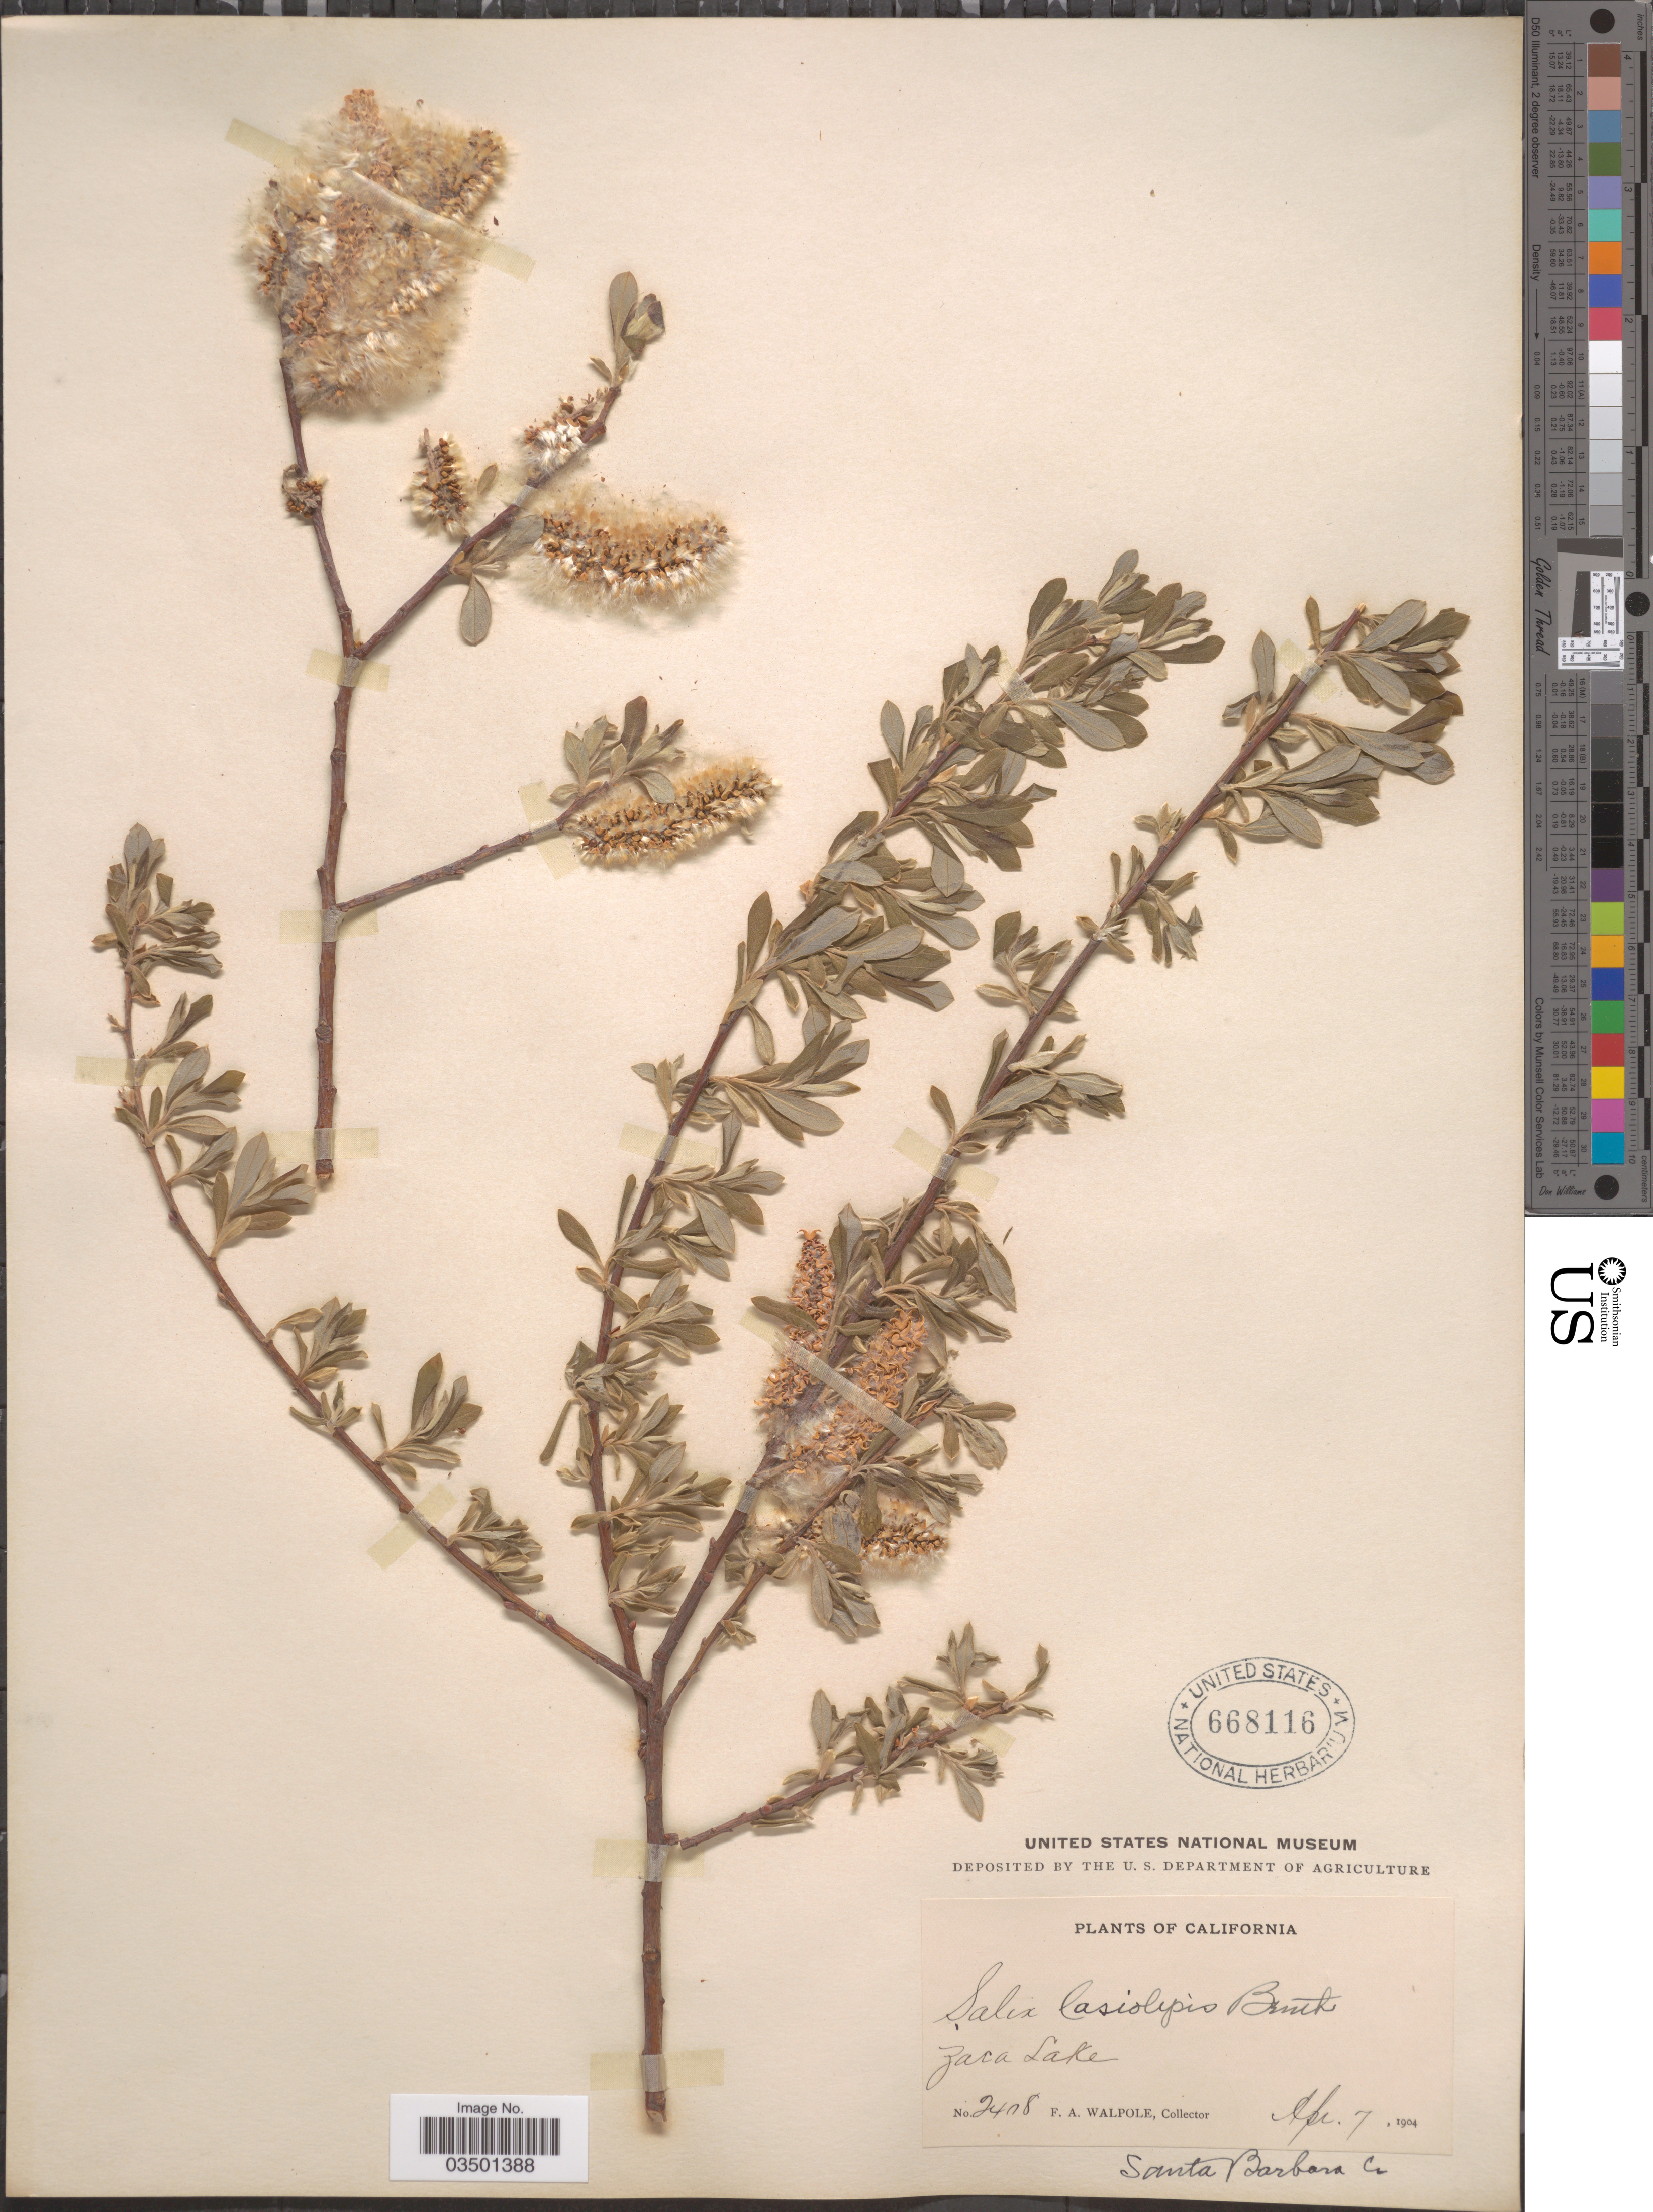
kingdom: Plantae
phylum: Tracheophyta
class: Magnoliopsida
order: Malpighiales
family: Salicaceae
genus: Salix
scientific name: Salix lasiolepis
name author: Benth.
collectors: F. Walpole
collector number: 2408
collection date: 1904-04-07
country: United States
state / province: California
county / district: Santa Barbara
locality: Zaca Lake. Santa Barbara Co.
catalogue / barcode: US 668116